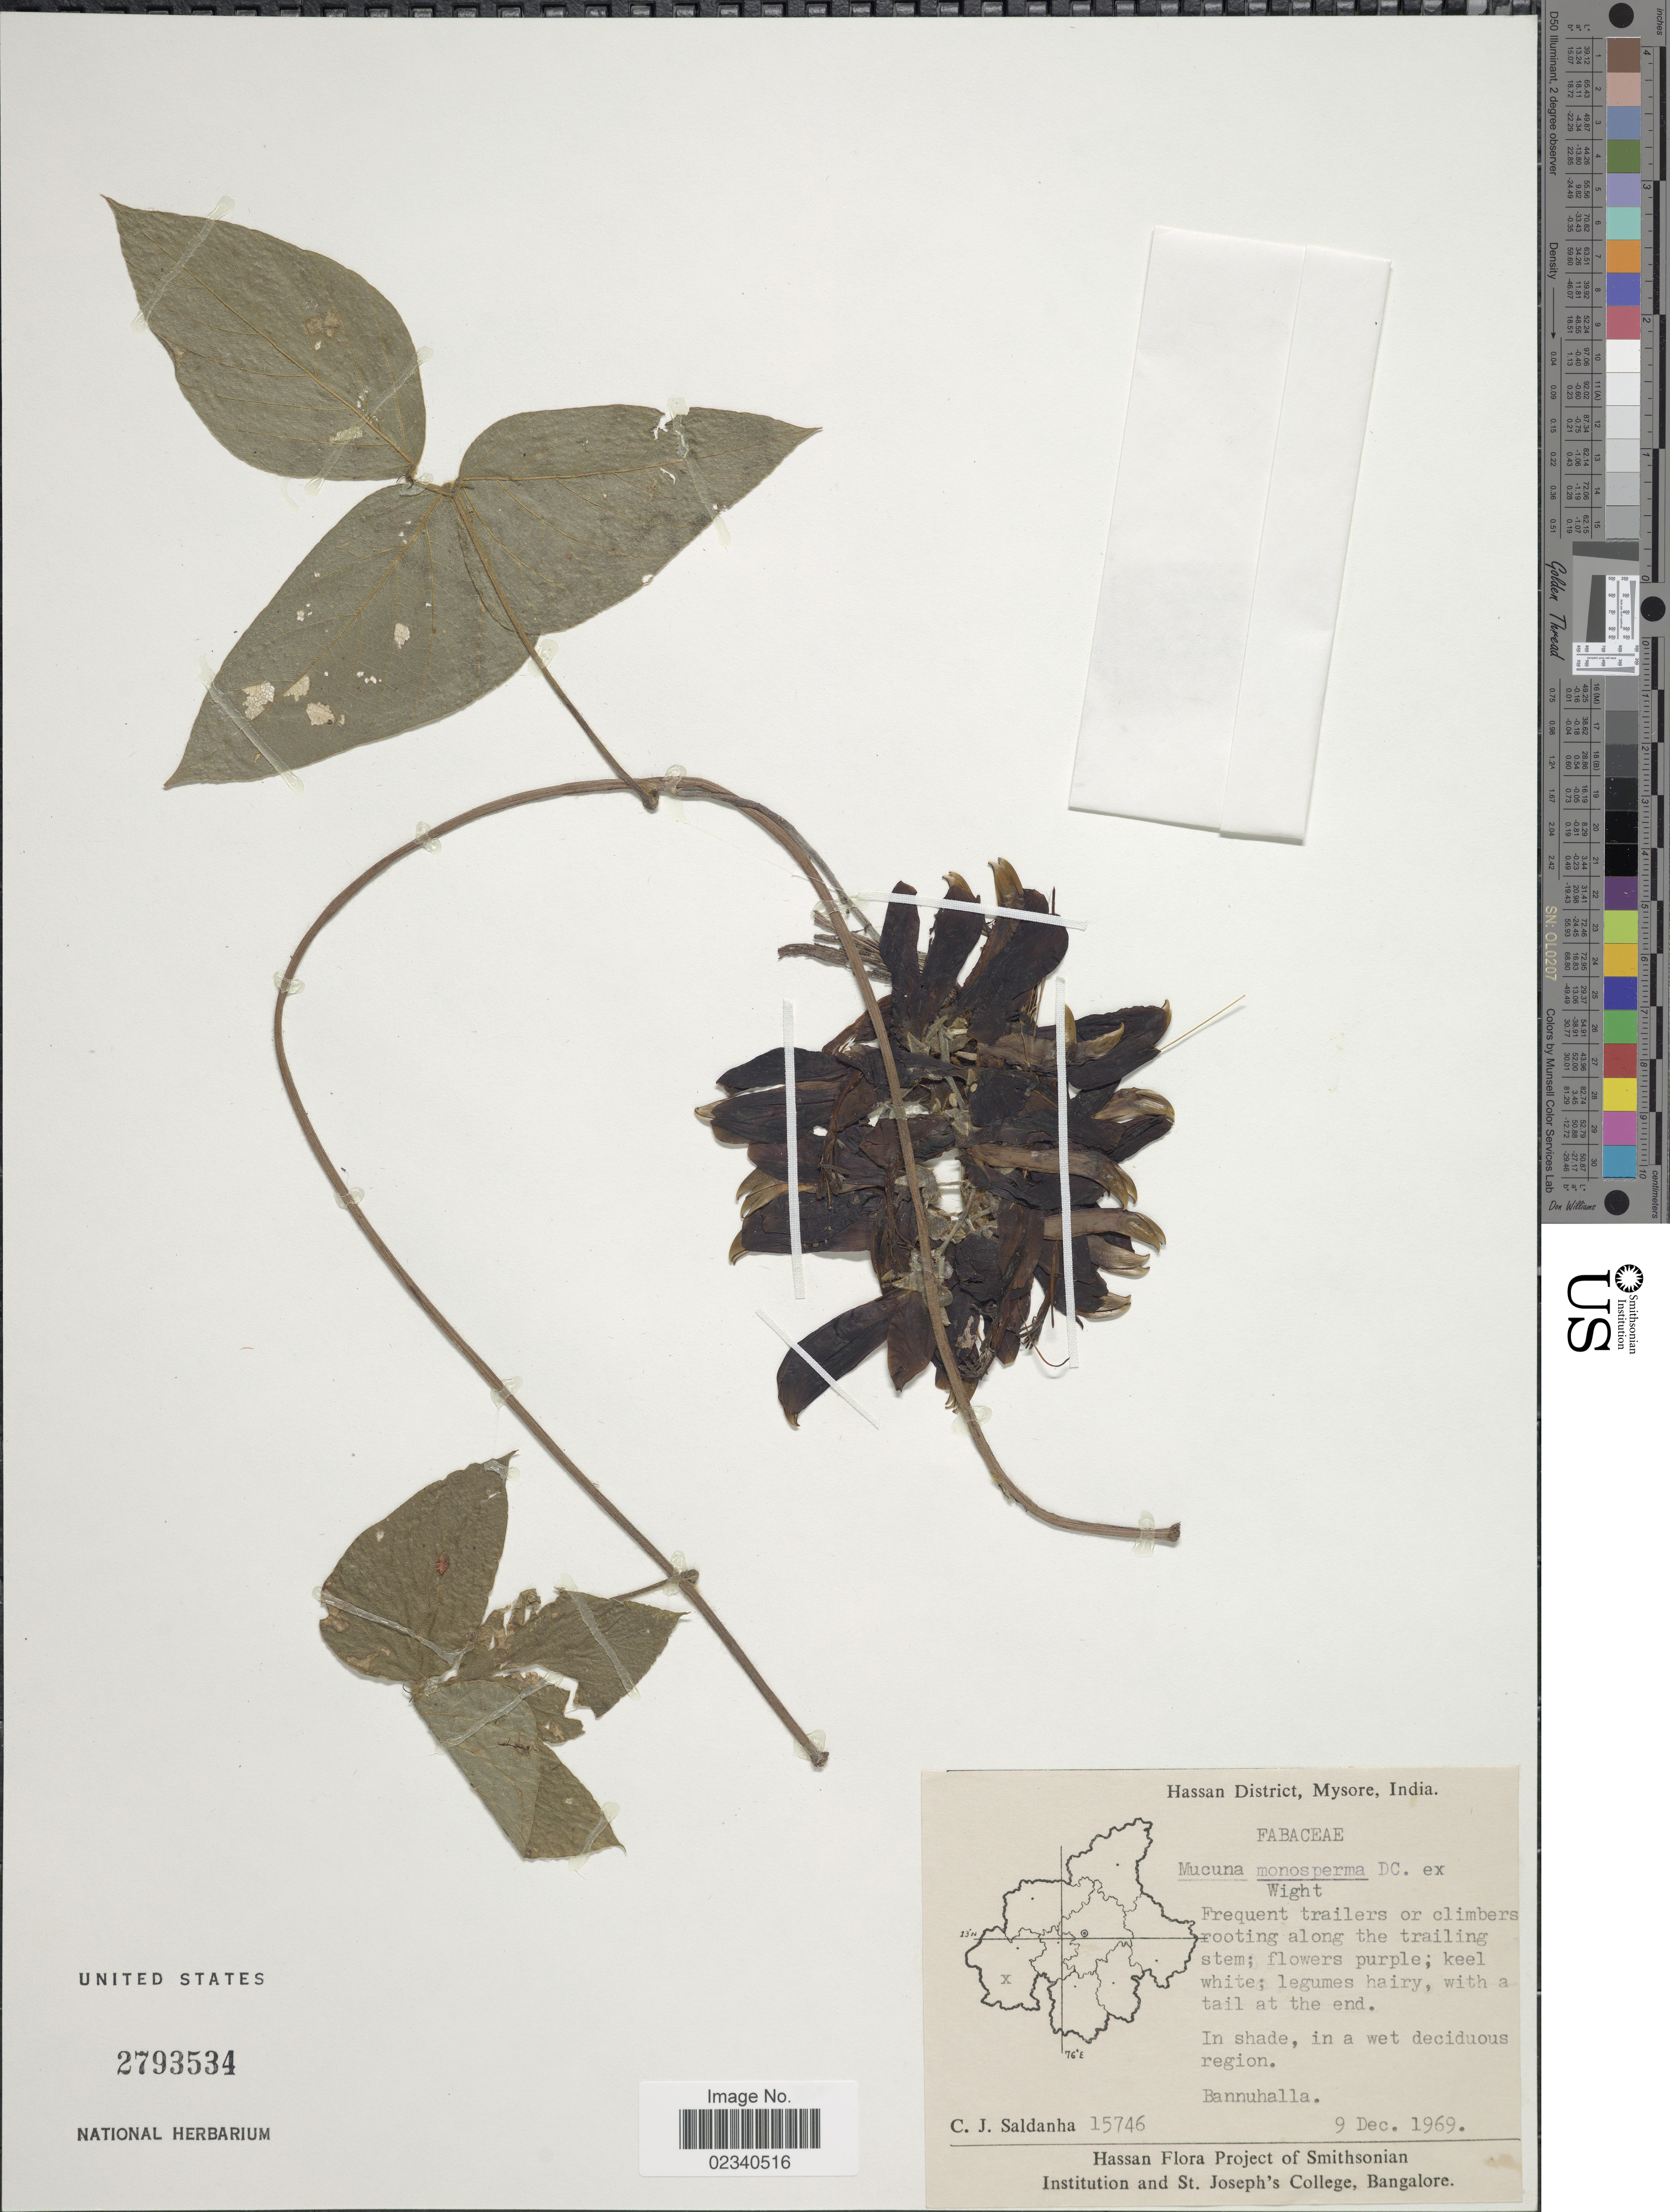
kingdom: Plantae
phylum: Tracheophyta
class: Magnoliopsida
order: Fabales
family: Fabaceae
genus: Mucuna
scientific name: Mucuna monosperma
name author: Wight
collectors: C. J. Saldanha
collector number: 15746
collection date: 1969-12-09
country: India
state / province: Karnataka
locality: Hassan District, Mysore. Bannuhalla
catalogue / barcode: US 2793534